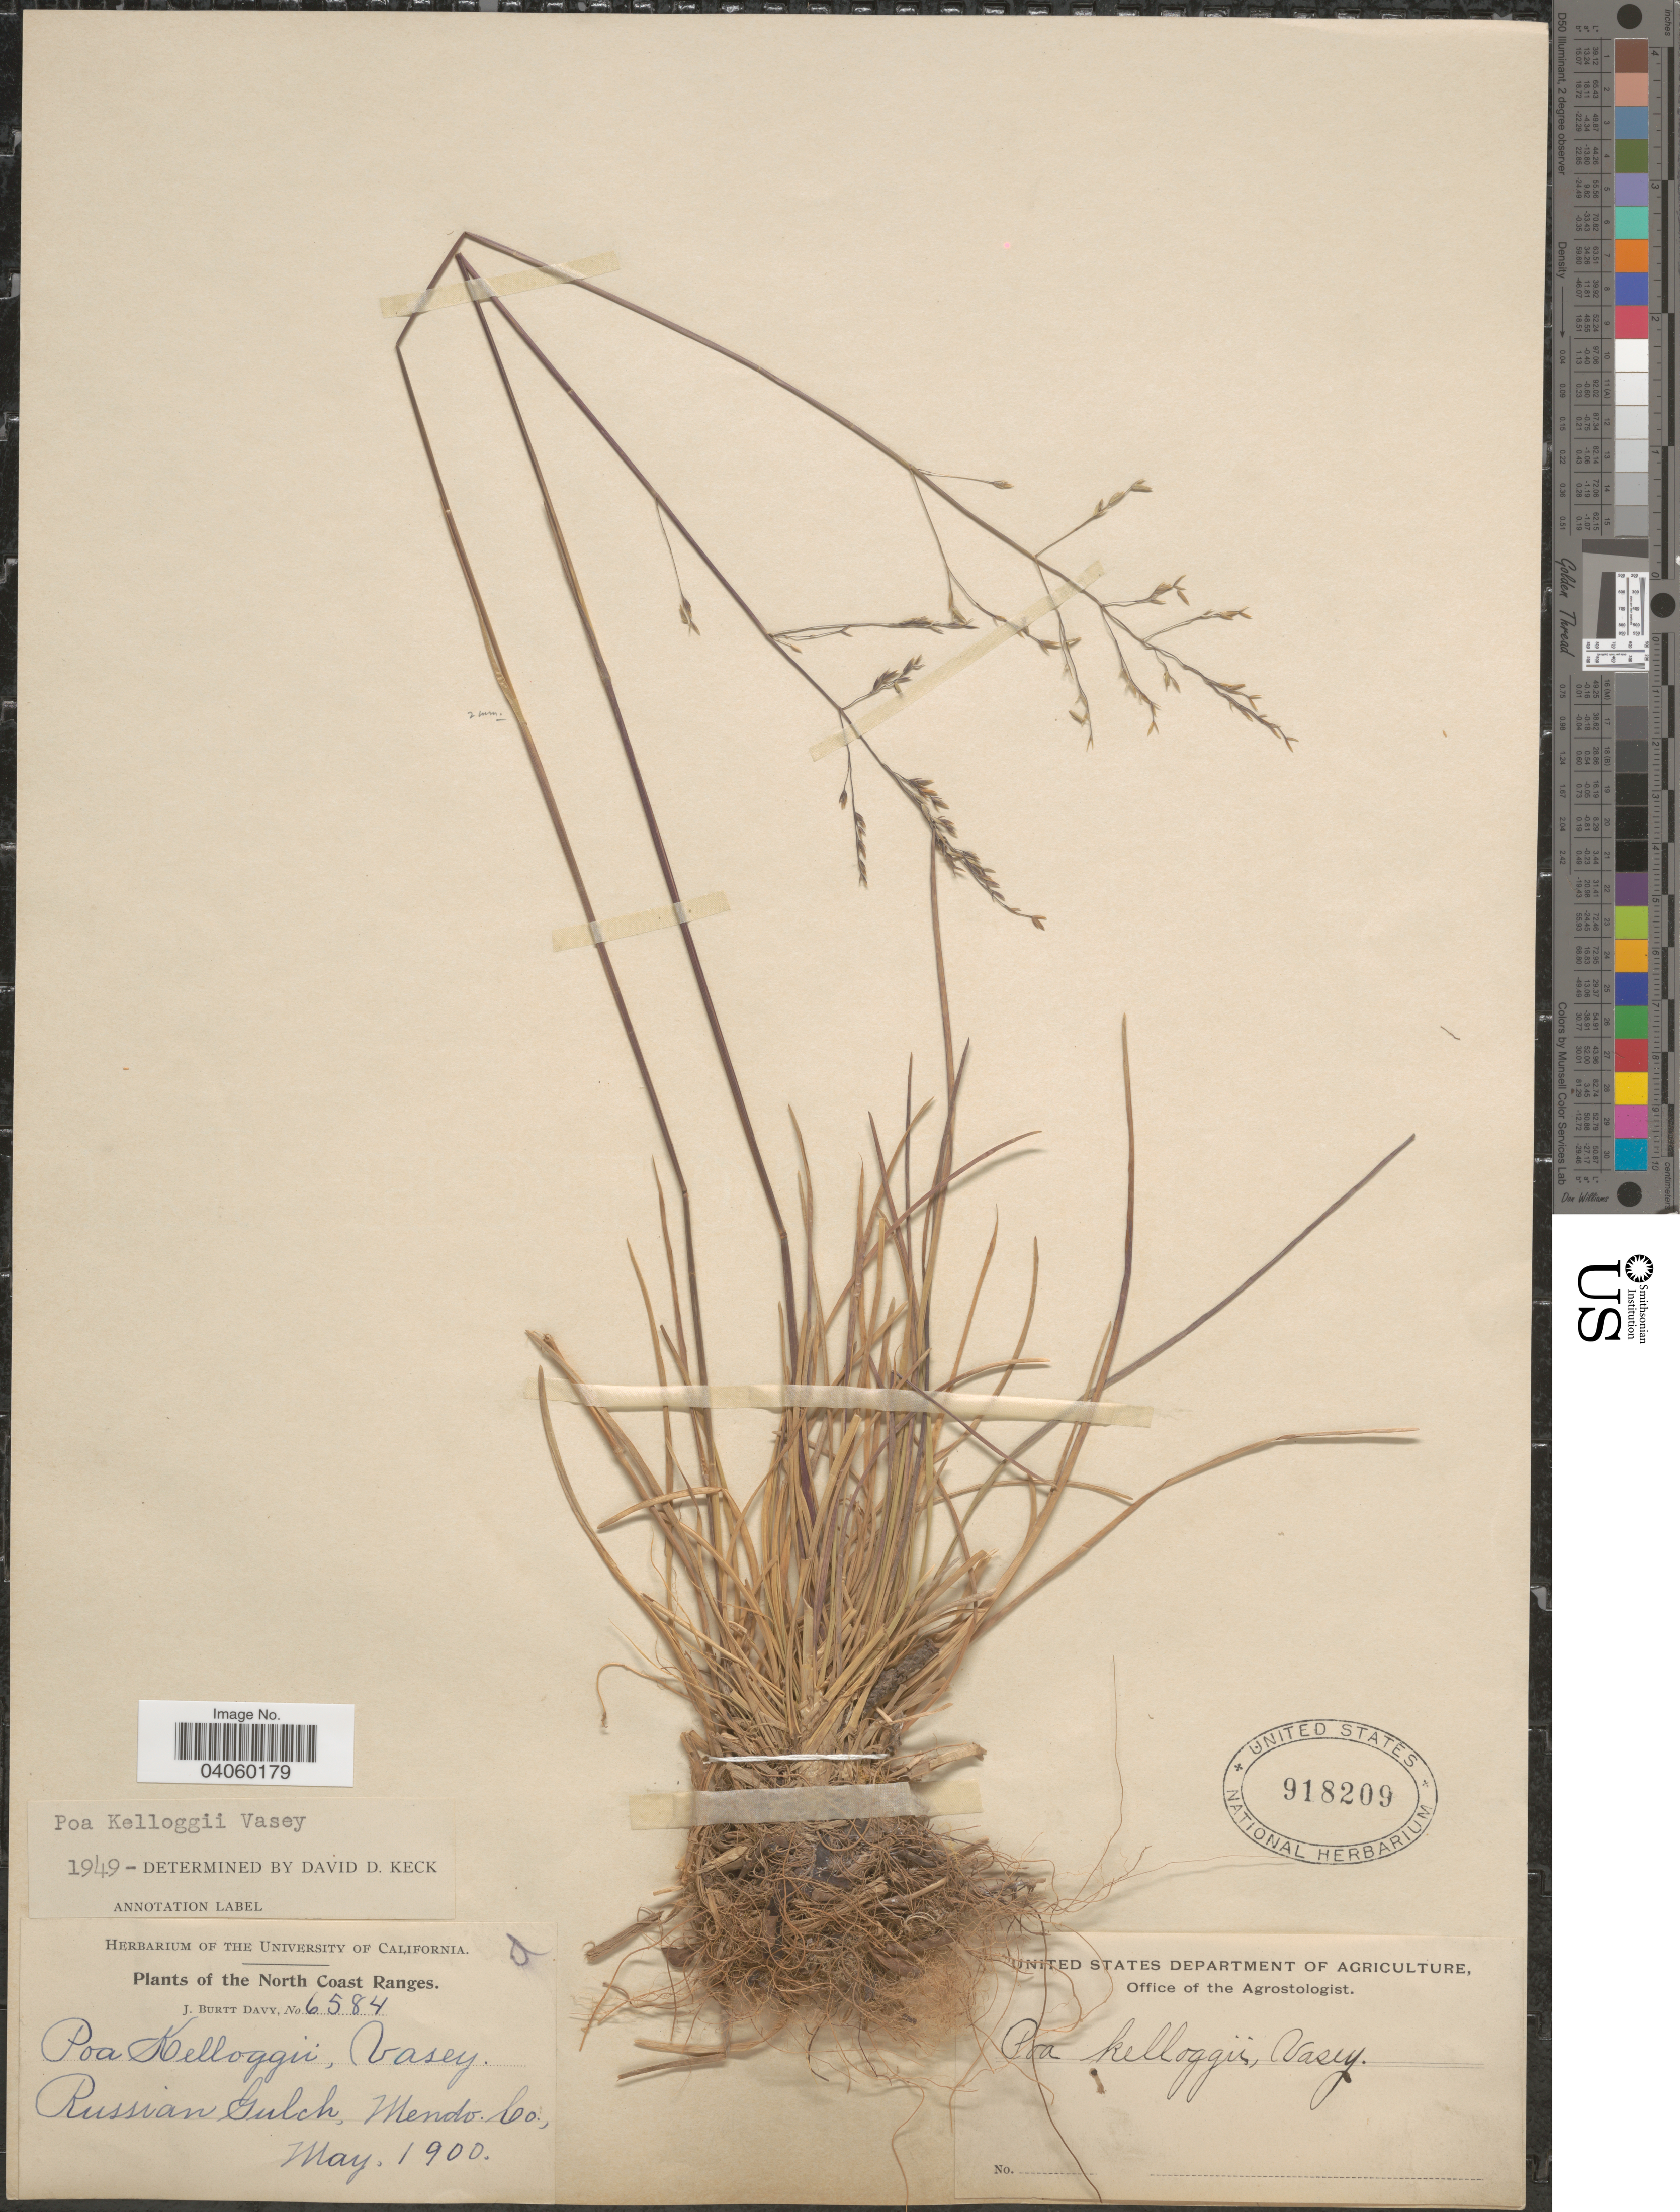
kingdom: Plantae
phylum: Tracheophyta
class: Liliopsida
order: Poales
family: Poaceae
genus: Poa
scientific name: Poa kelloggii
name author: Vasey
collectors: J. Burtt Davy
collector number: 6584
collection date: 1900-05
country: United States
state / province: California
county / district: Mendocino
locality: The North Coast Ranges. Russian Gulch, Mendo. Co.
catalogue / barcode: US 918209